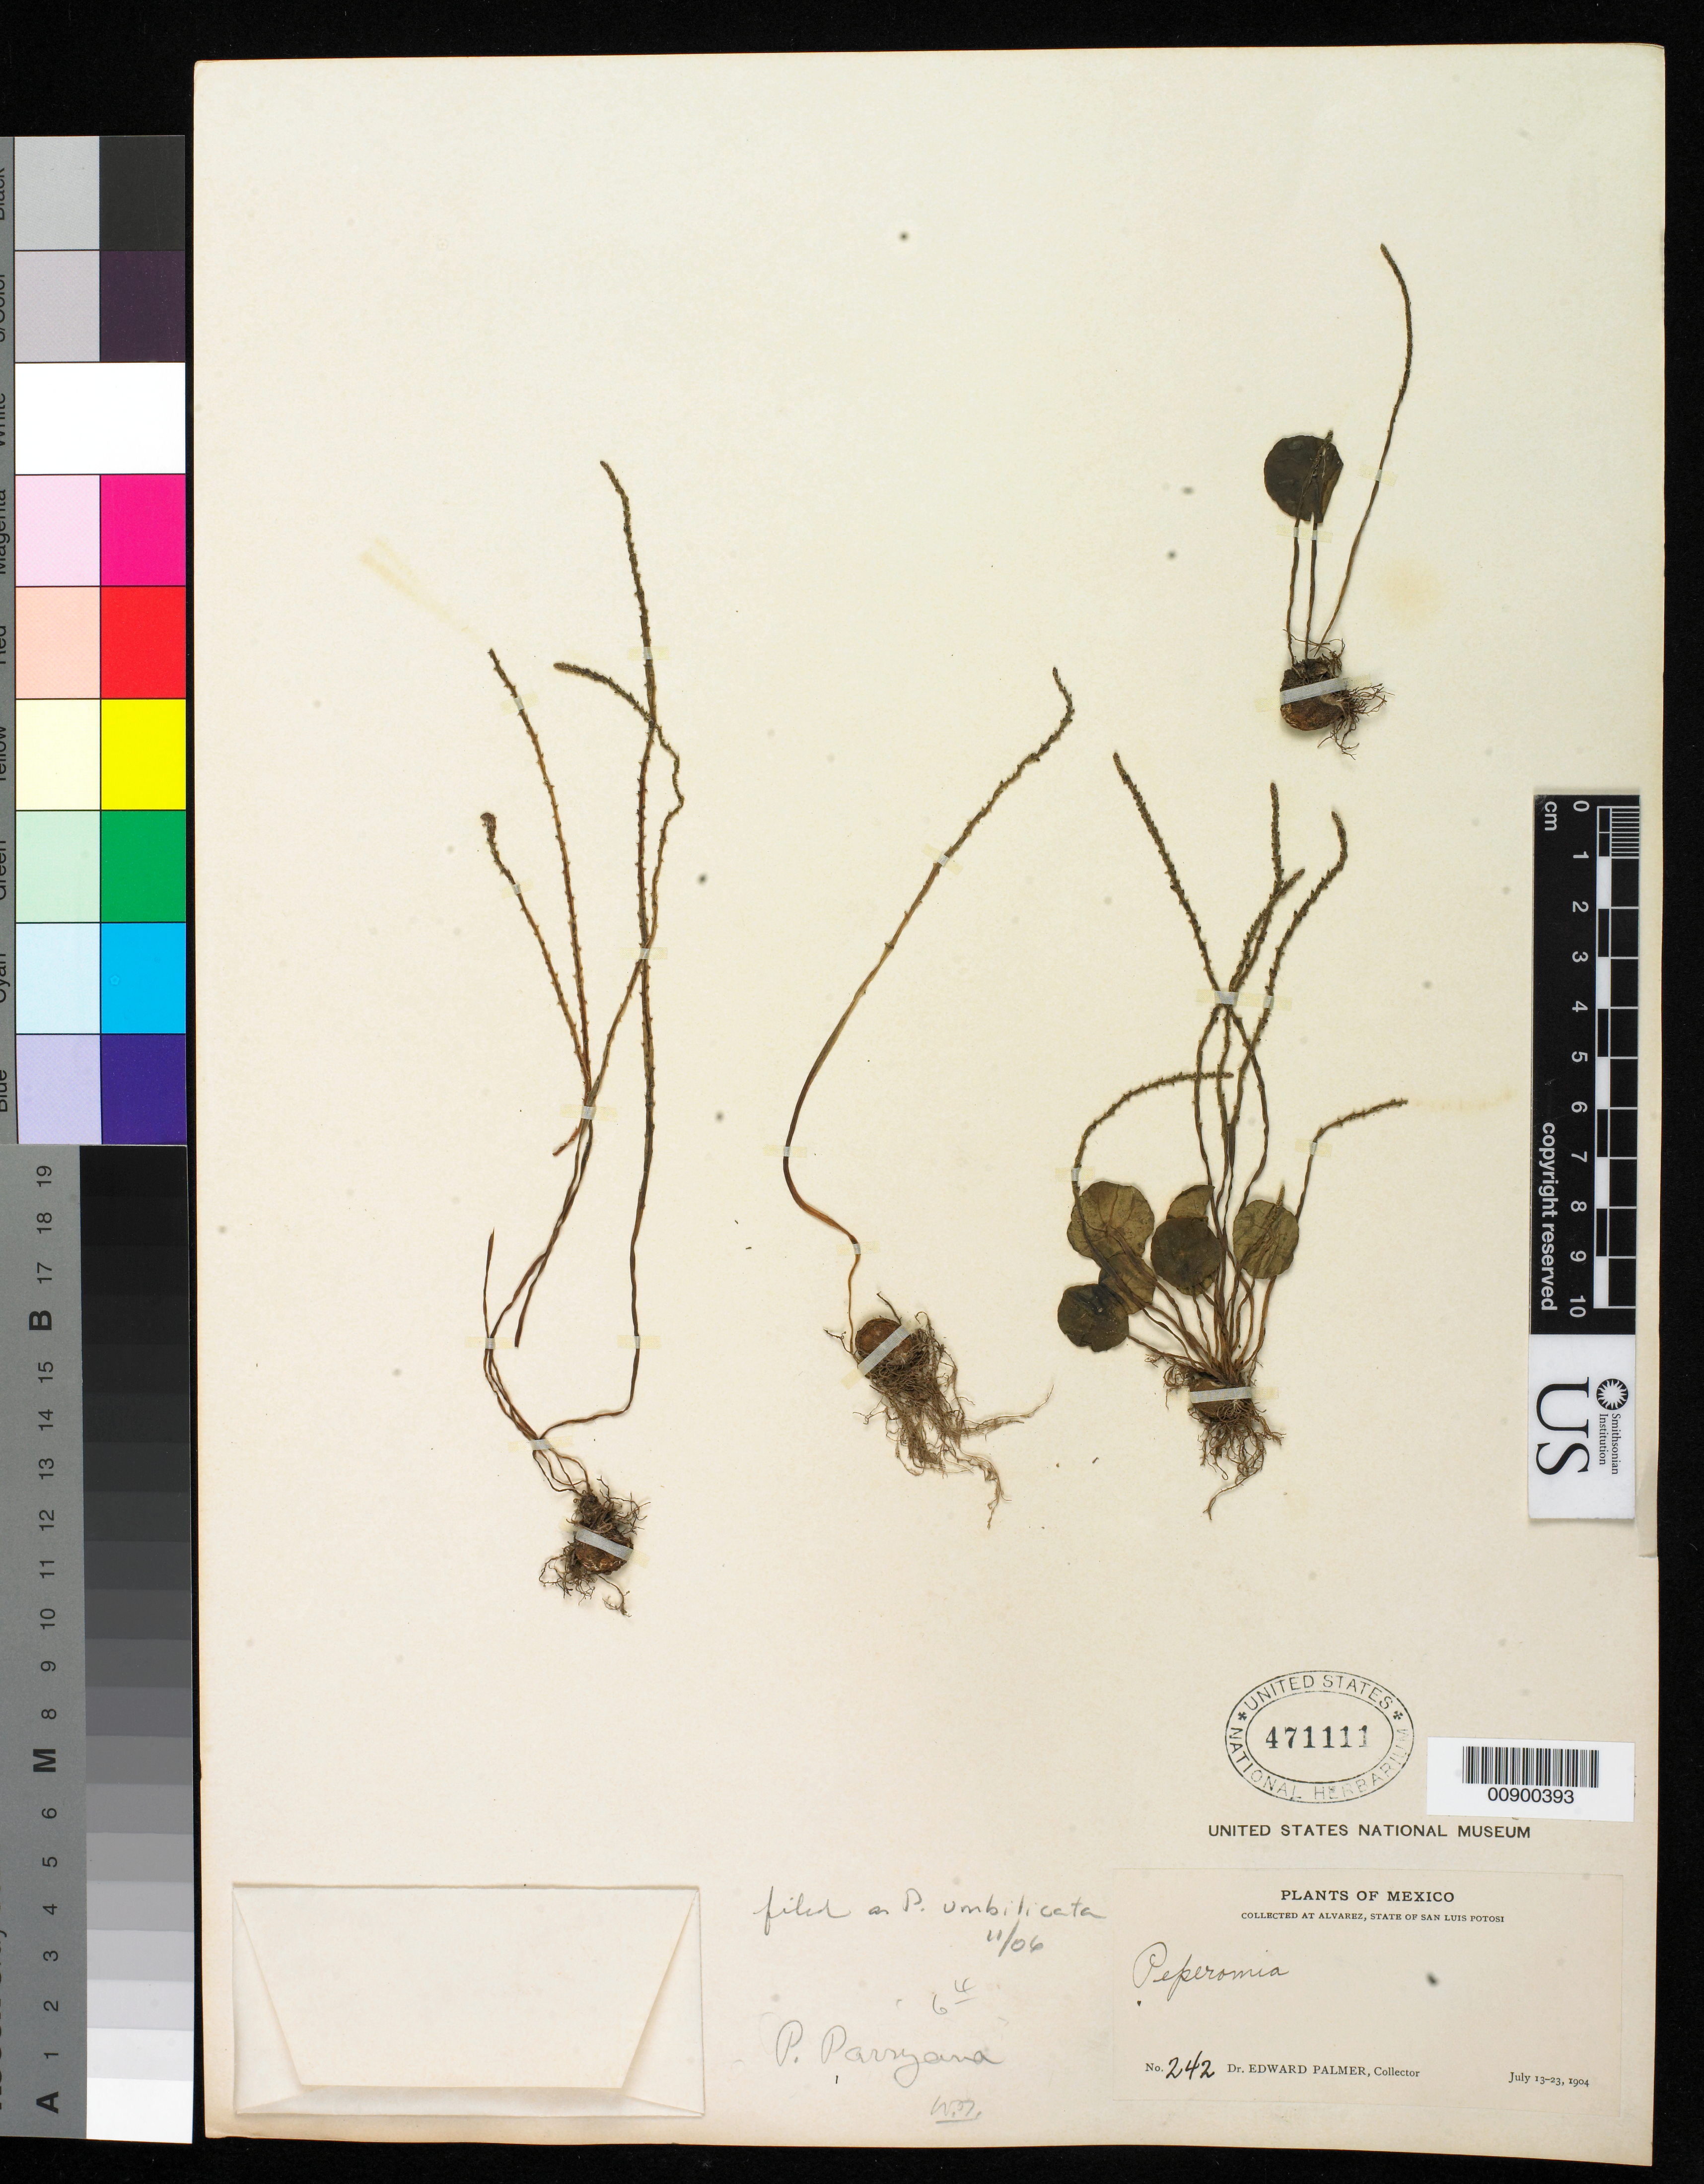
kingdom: Plantae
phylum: Tracheophyta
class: Magnoliopsida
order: Piperales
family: Piperaceae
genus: Peperomia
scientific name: Peperomia umbilicata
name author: Ruiz & Pav.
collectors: E. Palmer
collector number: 242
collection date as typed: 13 Jul 1904 to 23 Jul 1904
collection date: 1904-07-13/1904-07-23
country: Mexico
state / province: San Luis Potosí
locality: Alvarez, San Luis Potosí.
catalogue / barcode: US 471111